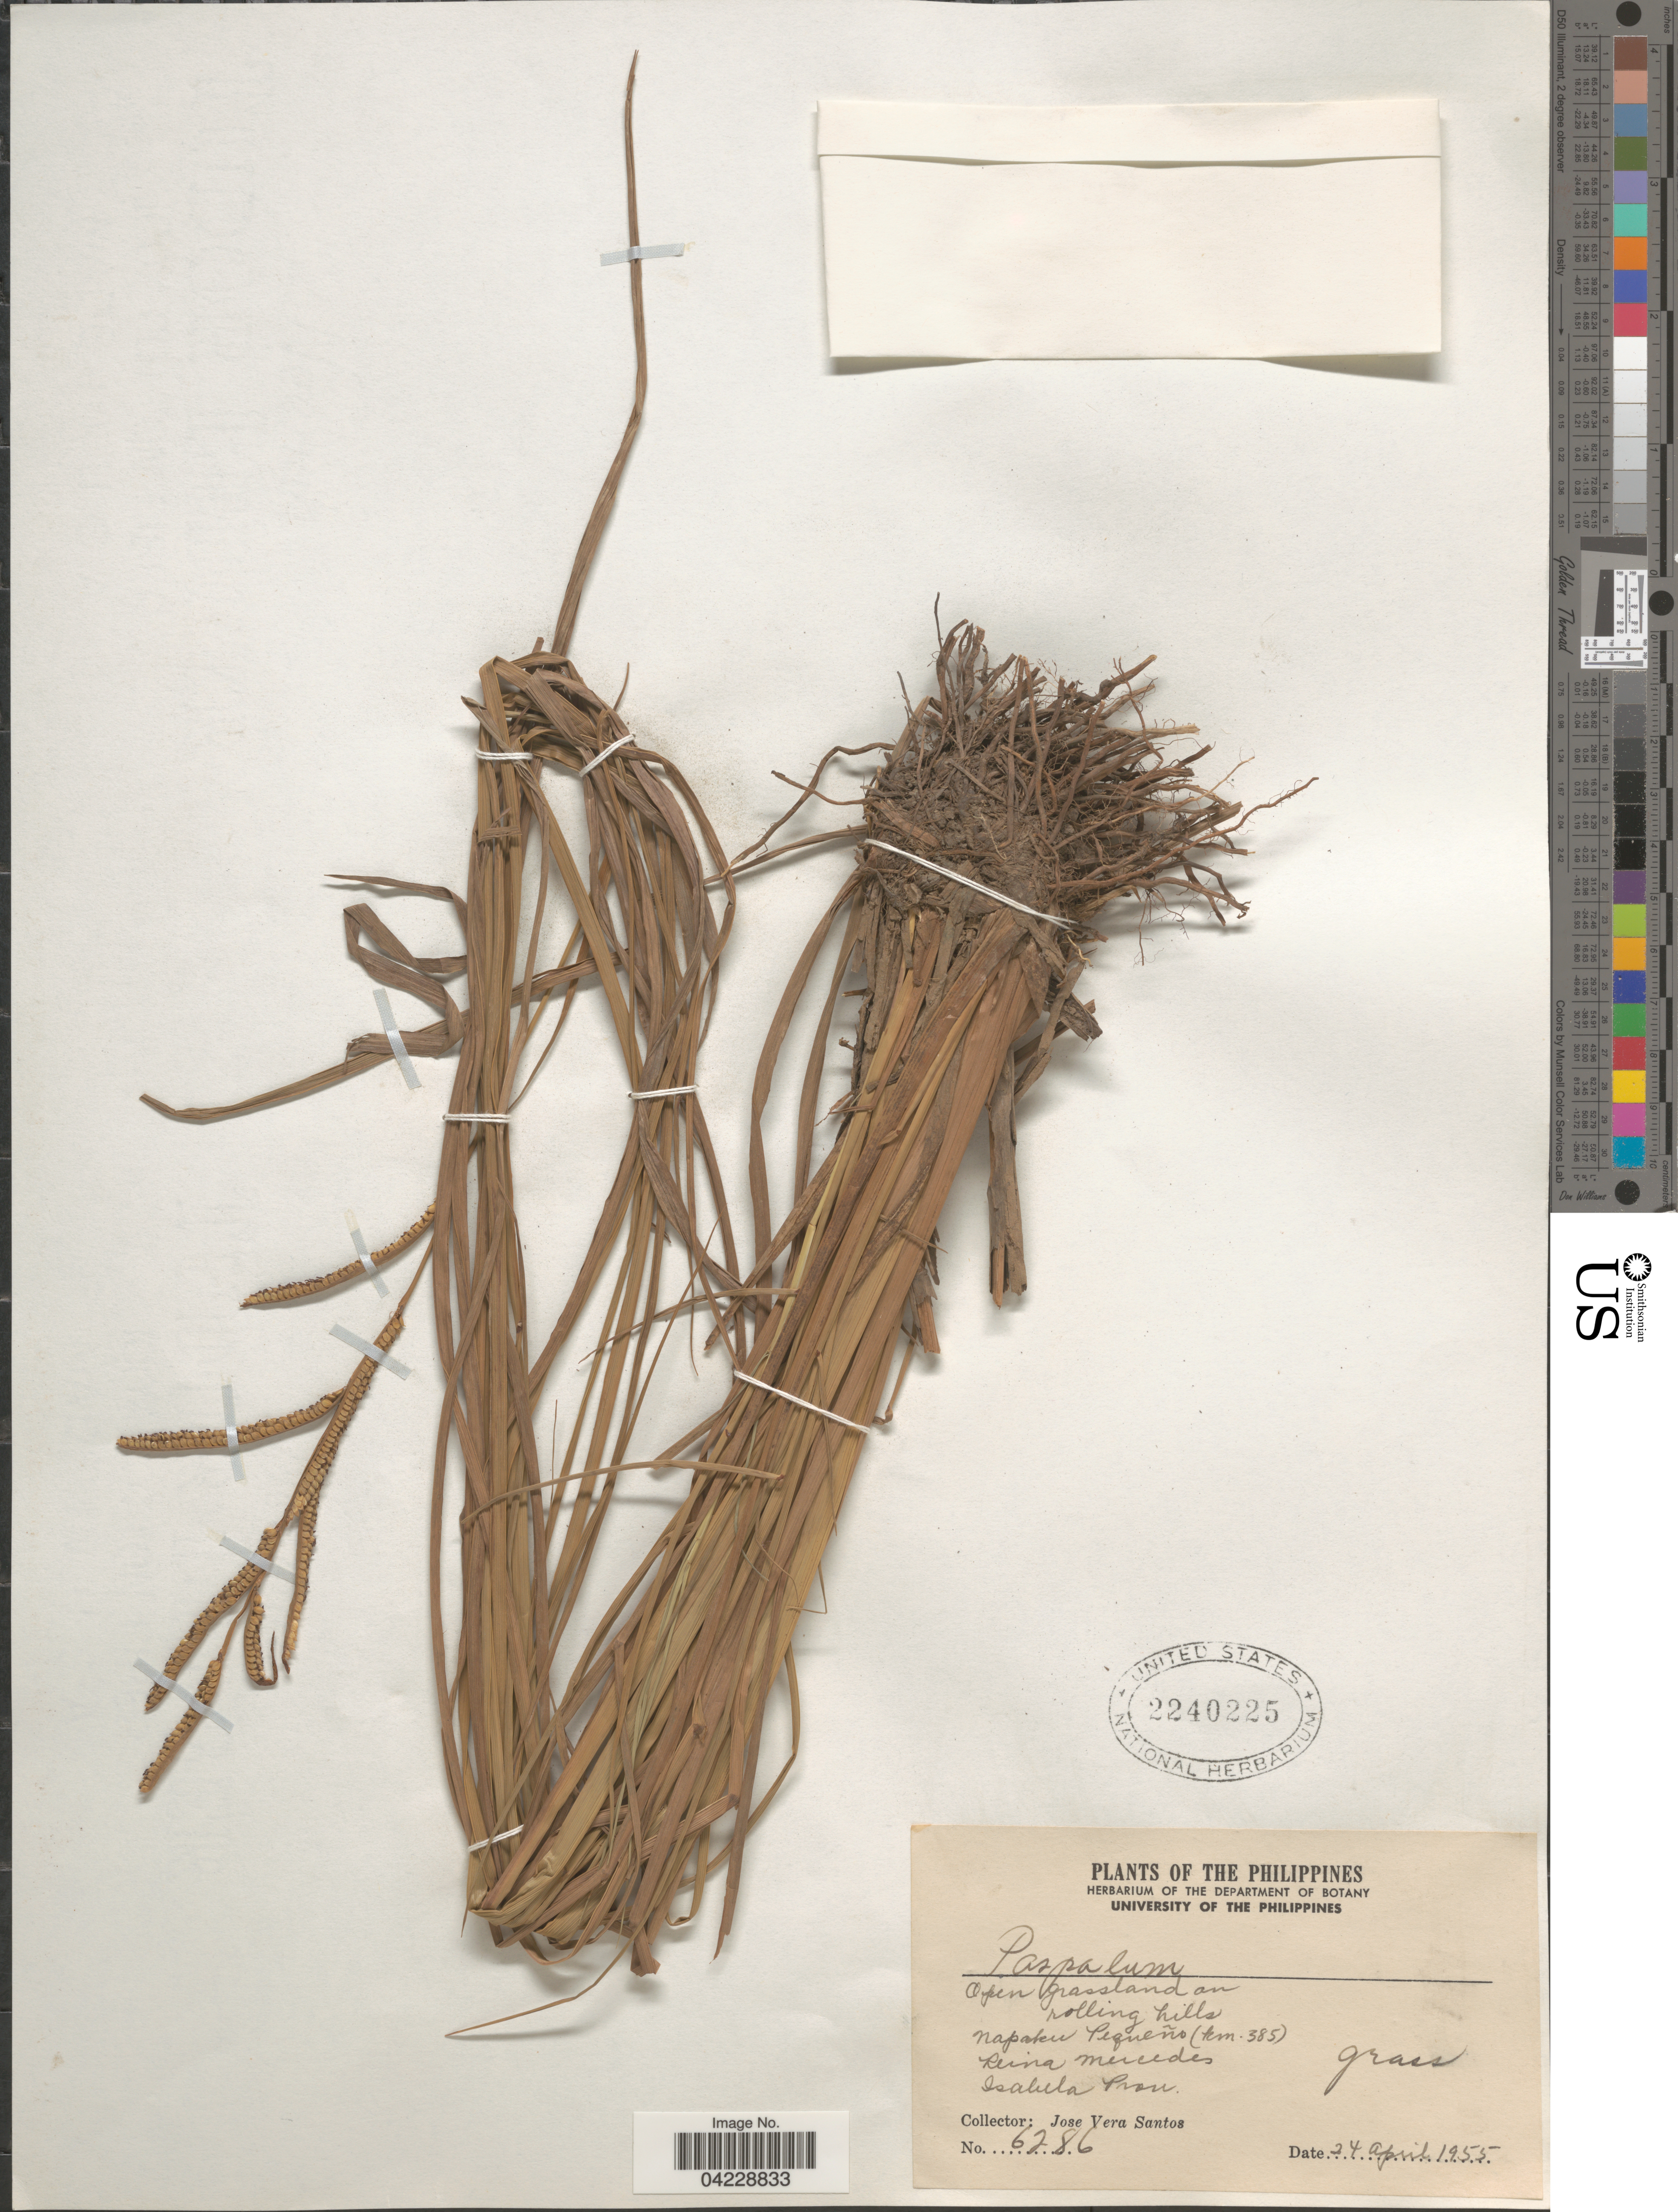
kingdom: Plantae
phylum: Tracheophyta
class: Liliopsida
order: Poales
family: Poaceae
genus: Paspalum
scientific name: Paspalum sp.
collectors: J. Vera Santos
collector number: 6286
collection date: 1955-04-24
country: Philippines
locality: Napaku Pequeño (km. 385). Reina Mercedes. Isabela Prov.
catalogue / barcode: US 2240225